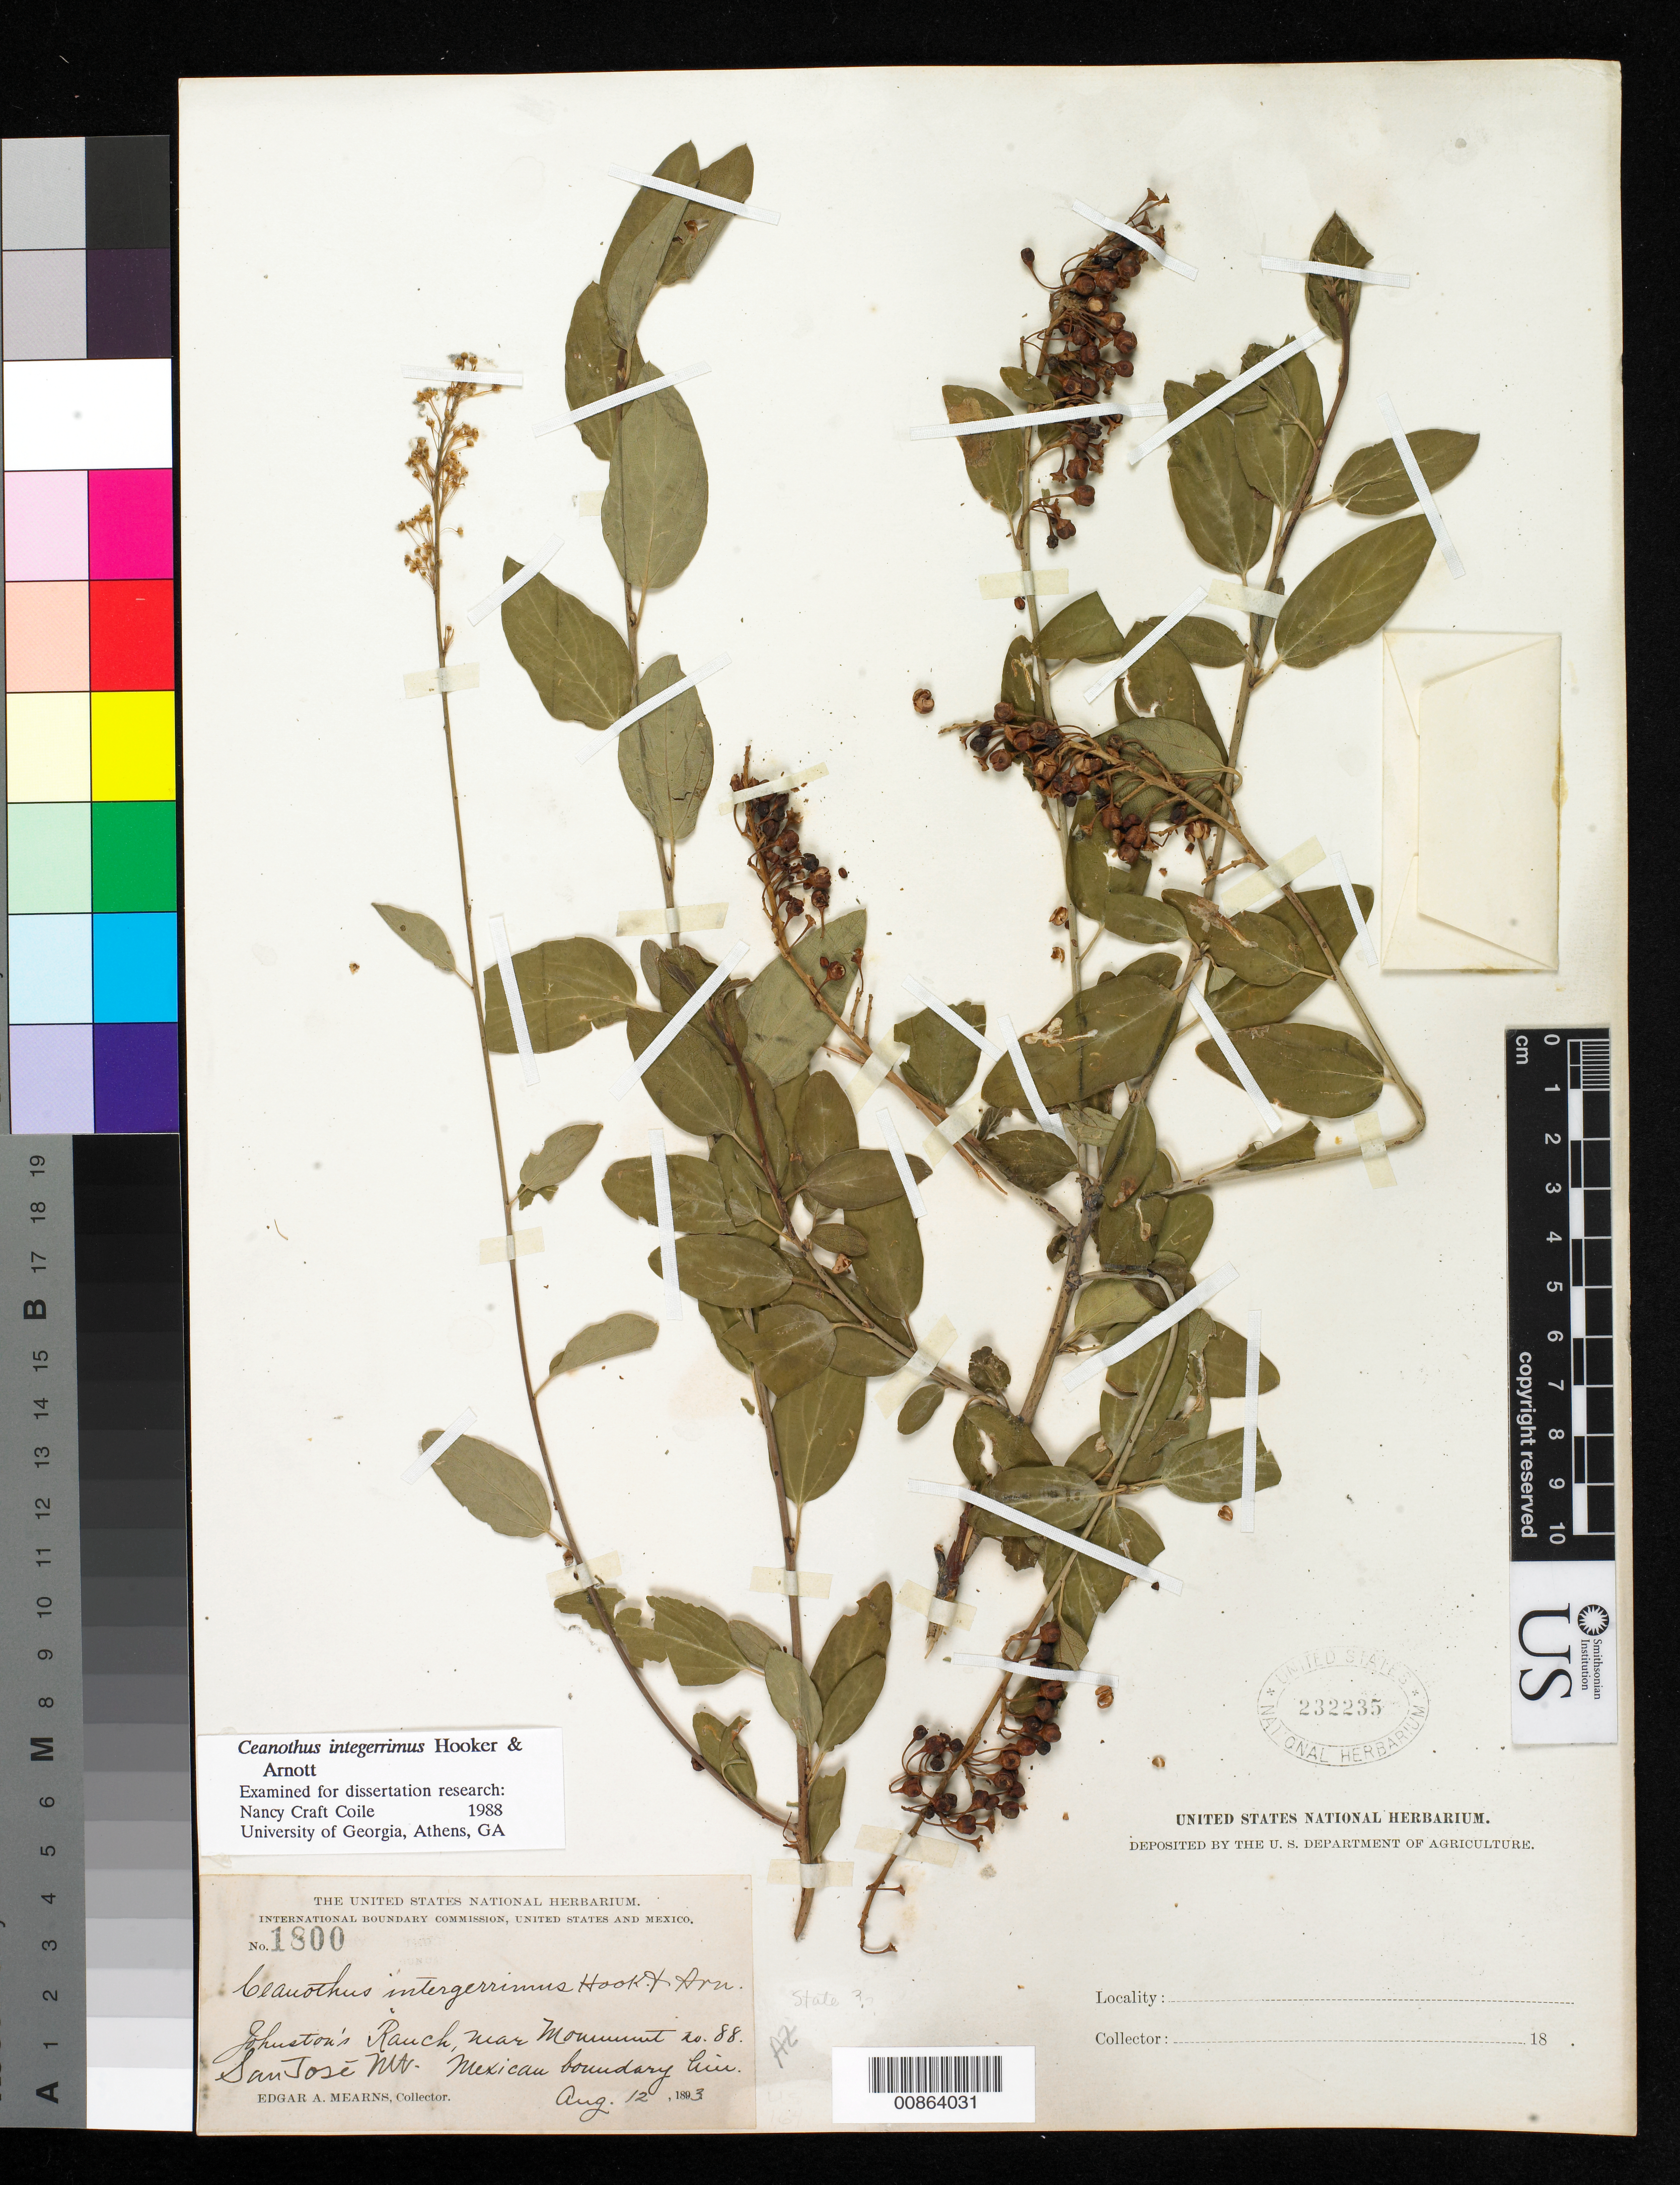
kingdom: Plantae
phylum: Tracheophyta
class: Magnoliopsida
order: Rosales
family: Rhamnaceae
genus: Ceanothus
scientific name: Ceanothus integerrimus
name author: Hook. & Arn.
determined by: Coile, N. C.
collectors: E. A. Mearns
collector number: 1800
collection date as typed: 12 Aug 1893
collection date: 1893-08-12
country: United States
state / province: Arizona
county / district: Cochise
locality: Jonhston's Ranch, near monument no. 88. San José Mt., Mexican Boundary Line. (San José Mt. is in Sonora, so the collection locality must be in the border).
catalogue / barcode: US 232235